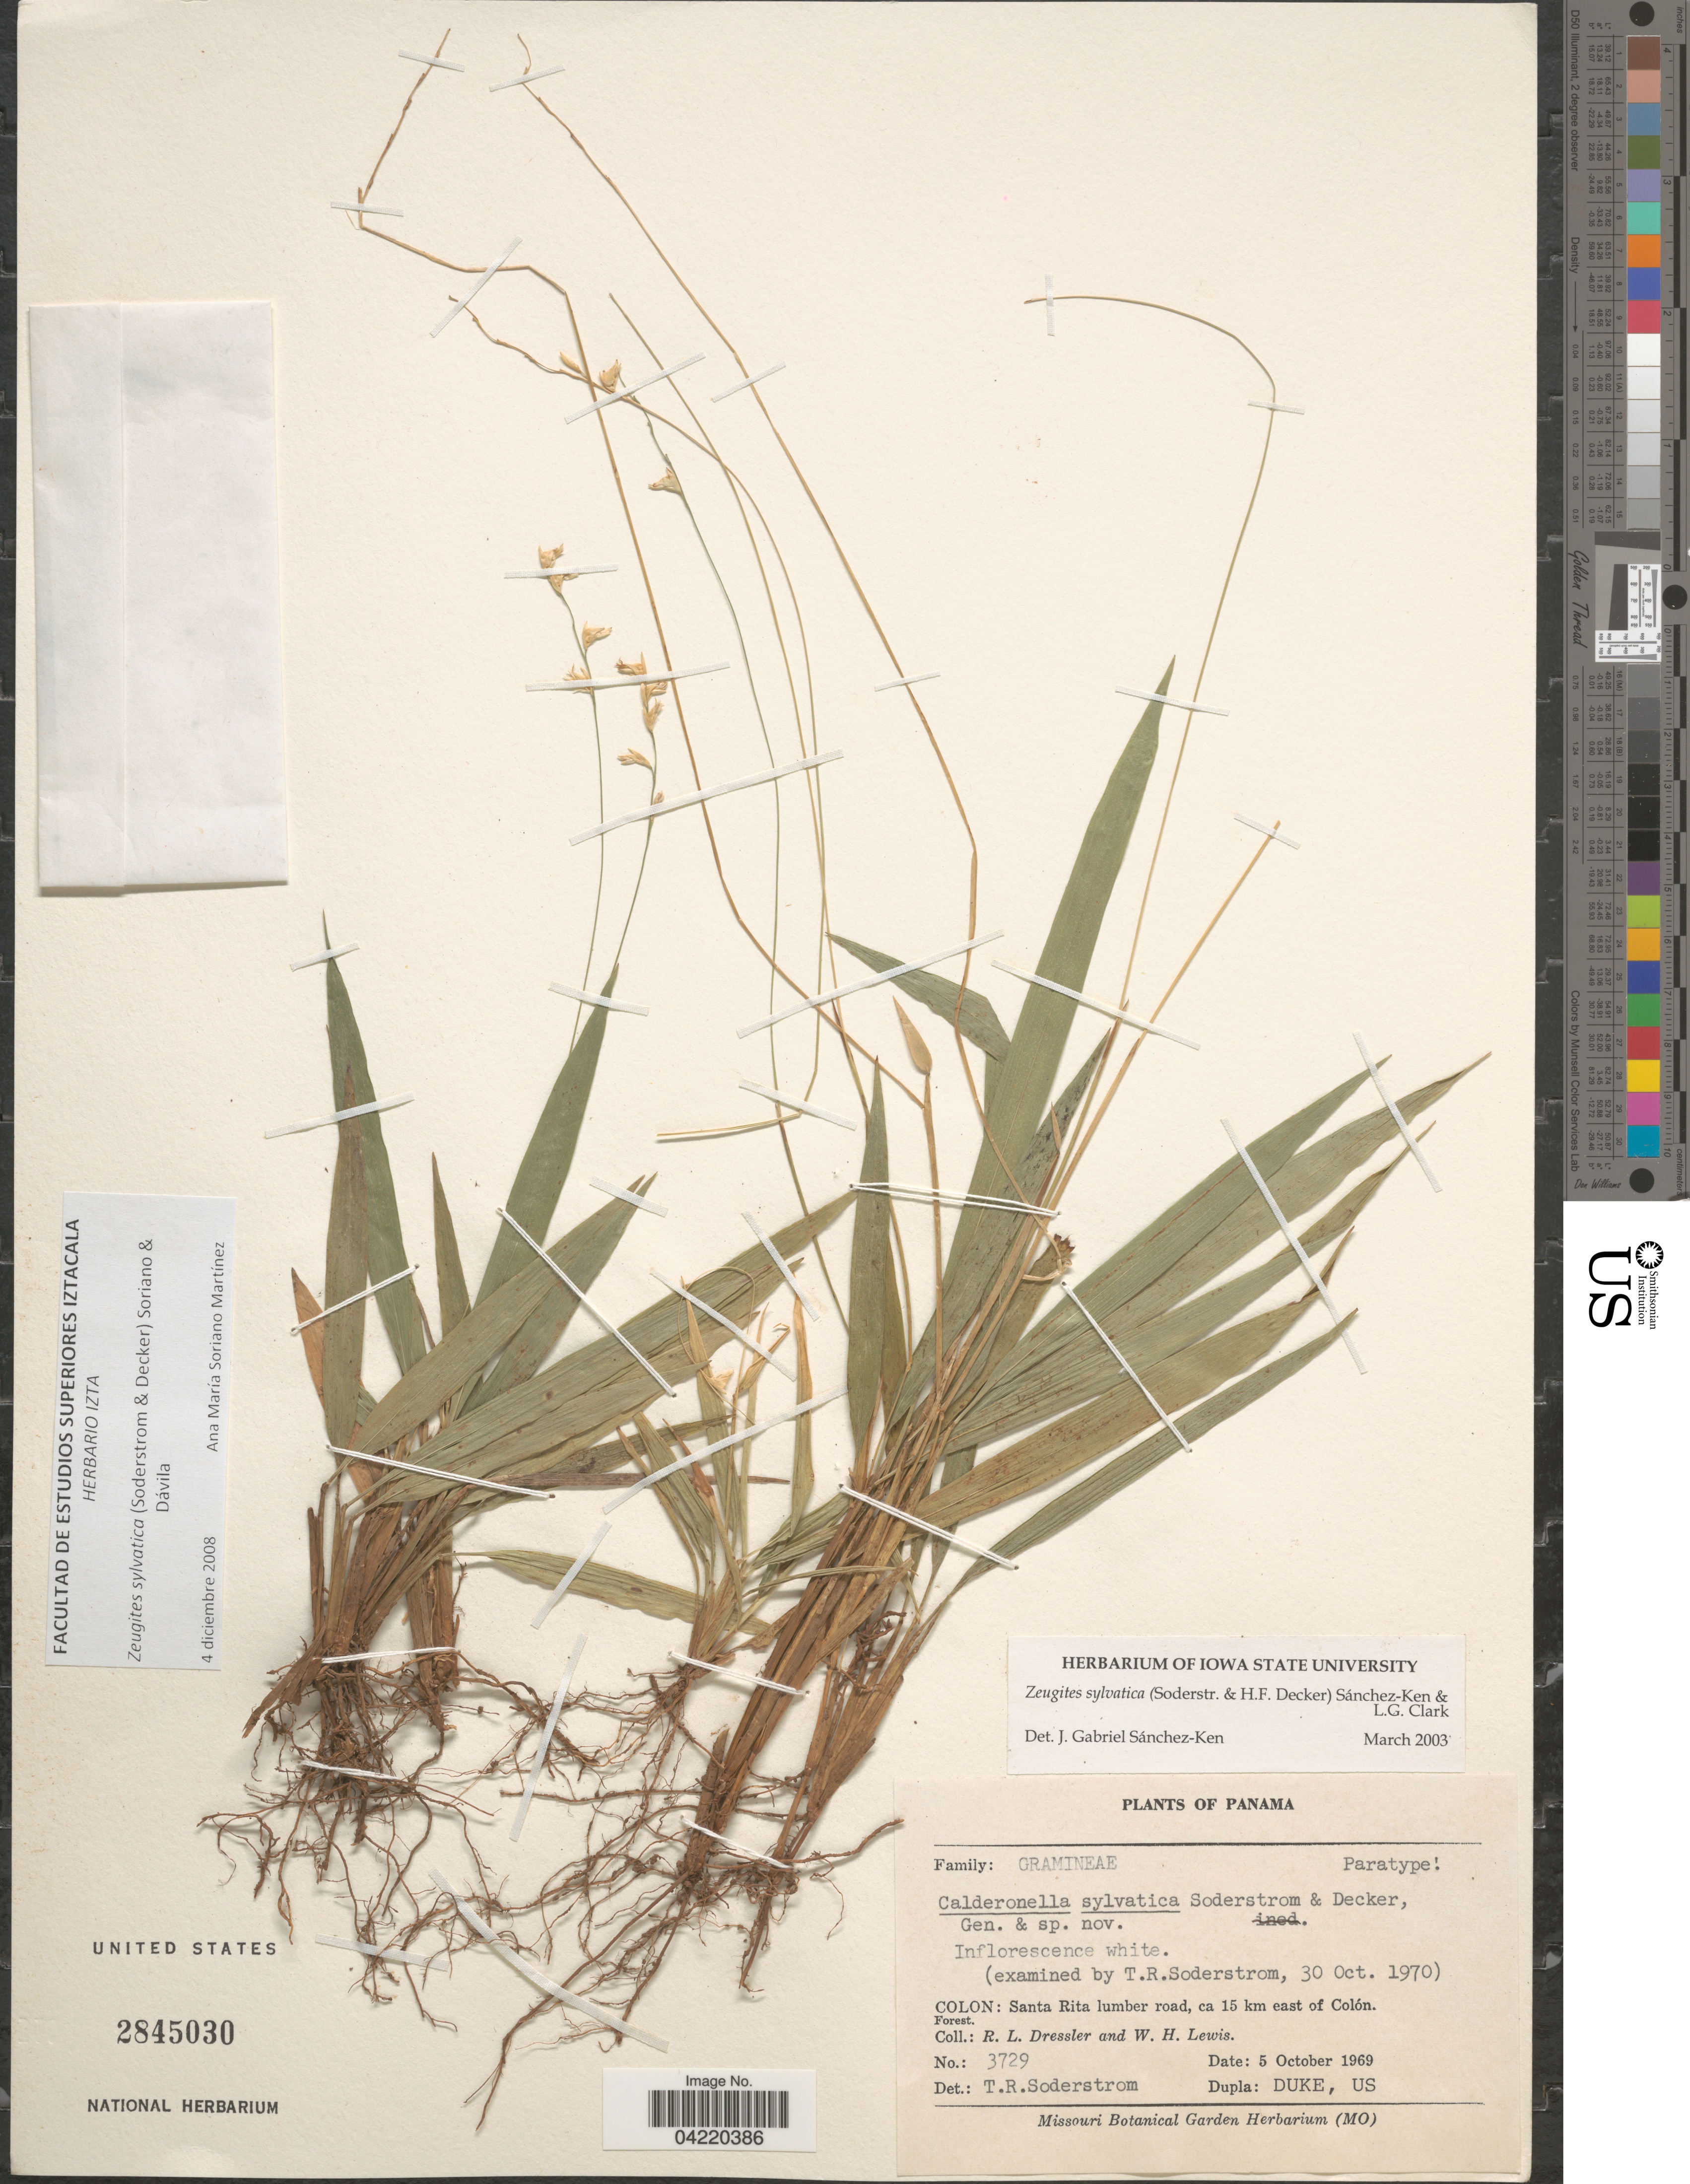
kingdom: Plantae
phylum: Tracheophyta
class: Liliopsida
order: Poales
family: Poaceae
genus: Zeugites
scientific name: Zeugites sylvaticus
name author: (Soderstr. & H. F. Decker) A.M. Soriano & Dávila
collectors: R. Dressler & W. H. Lewis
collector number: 3729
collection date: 1969-10-05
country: Panama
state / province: Colón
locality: Santa Rita lumber road, ca 15 km east of Colón. Forest.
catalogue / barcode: US 2845030